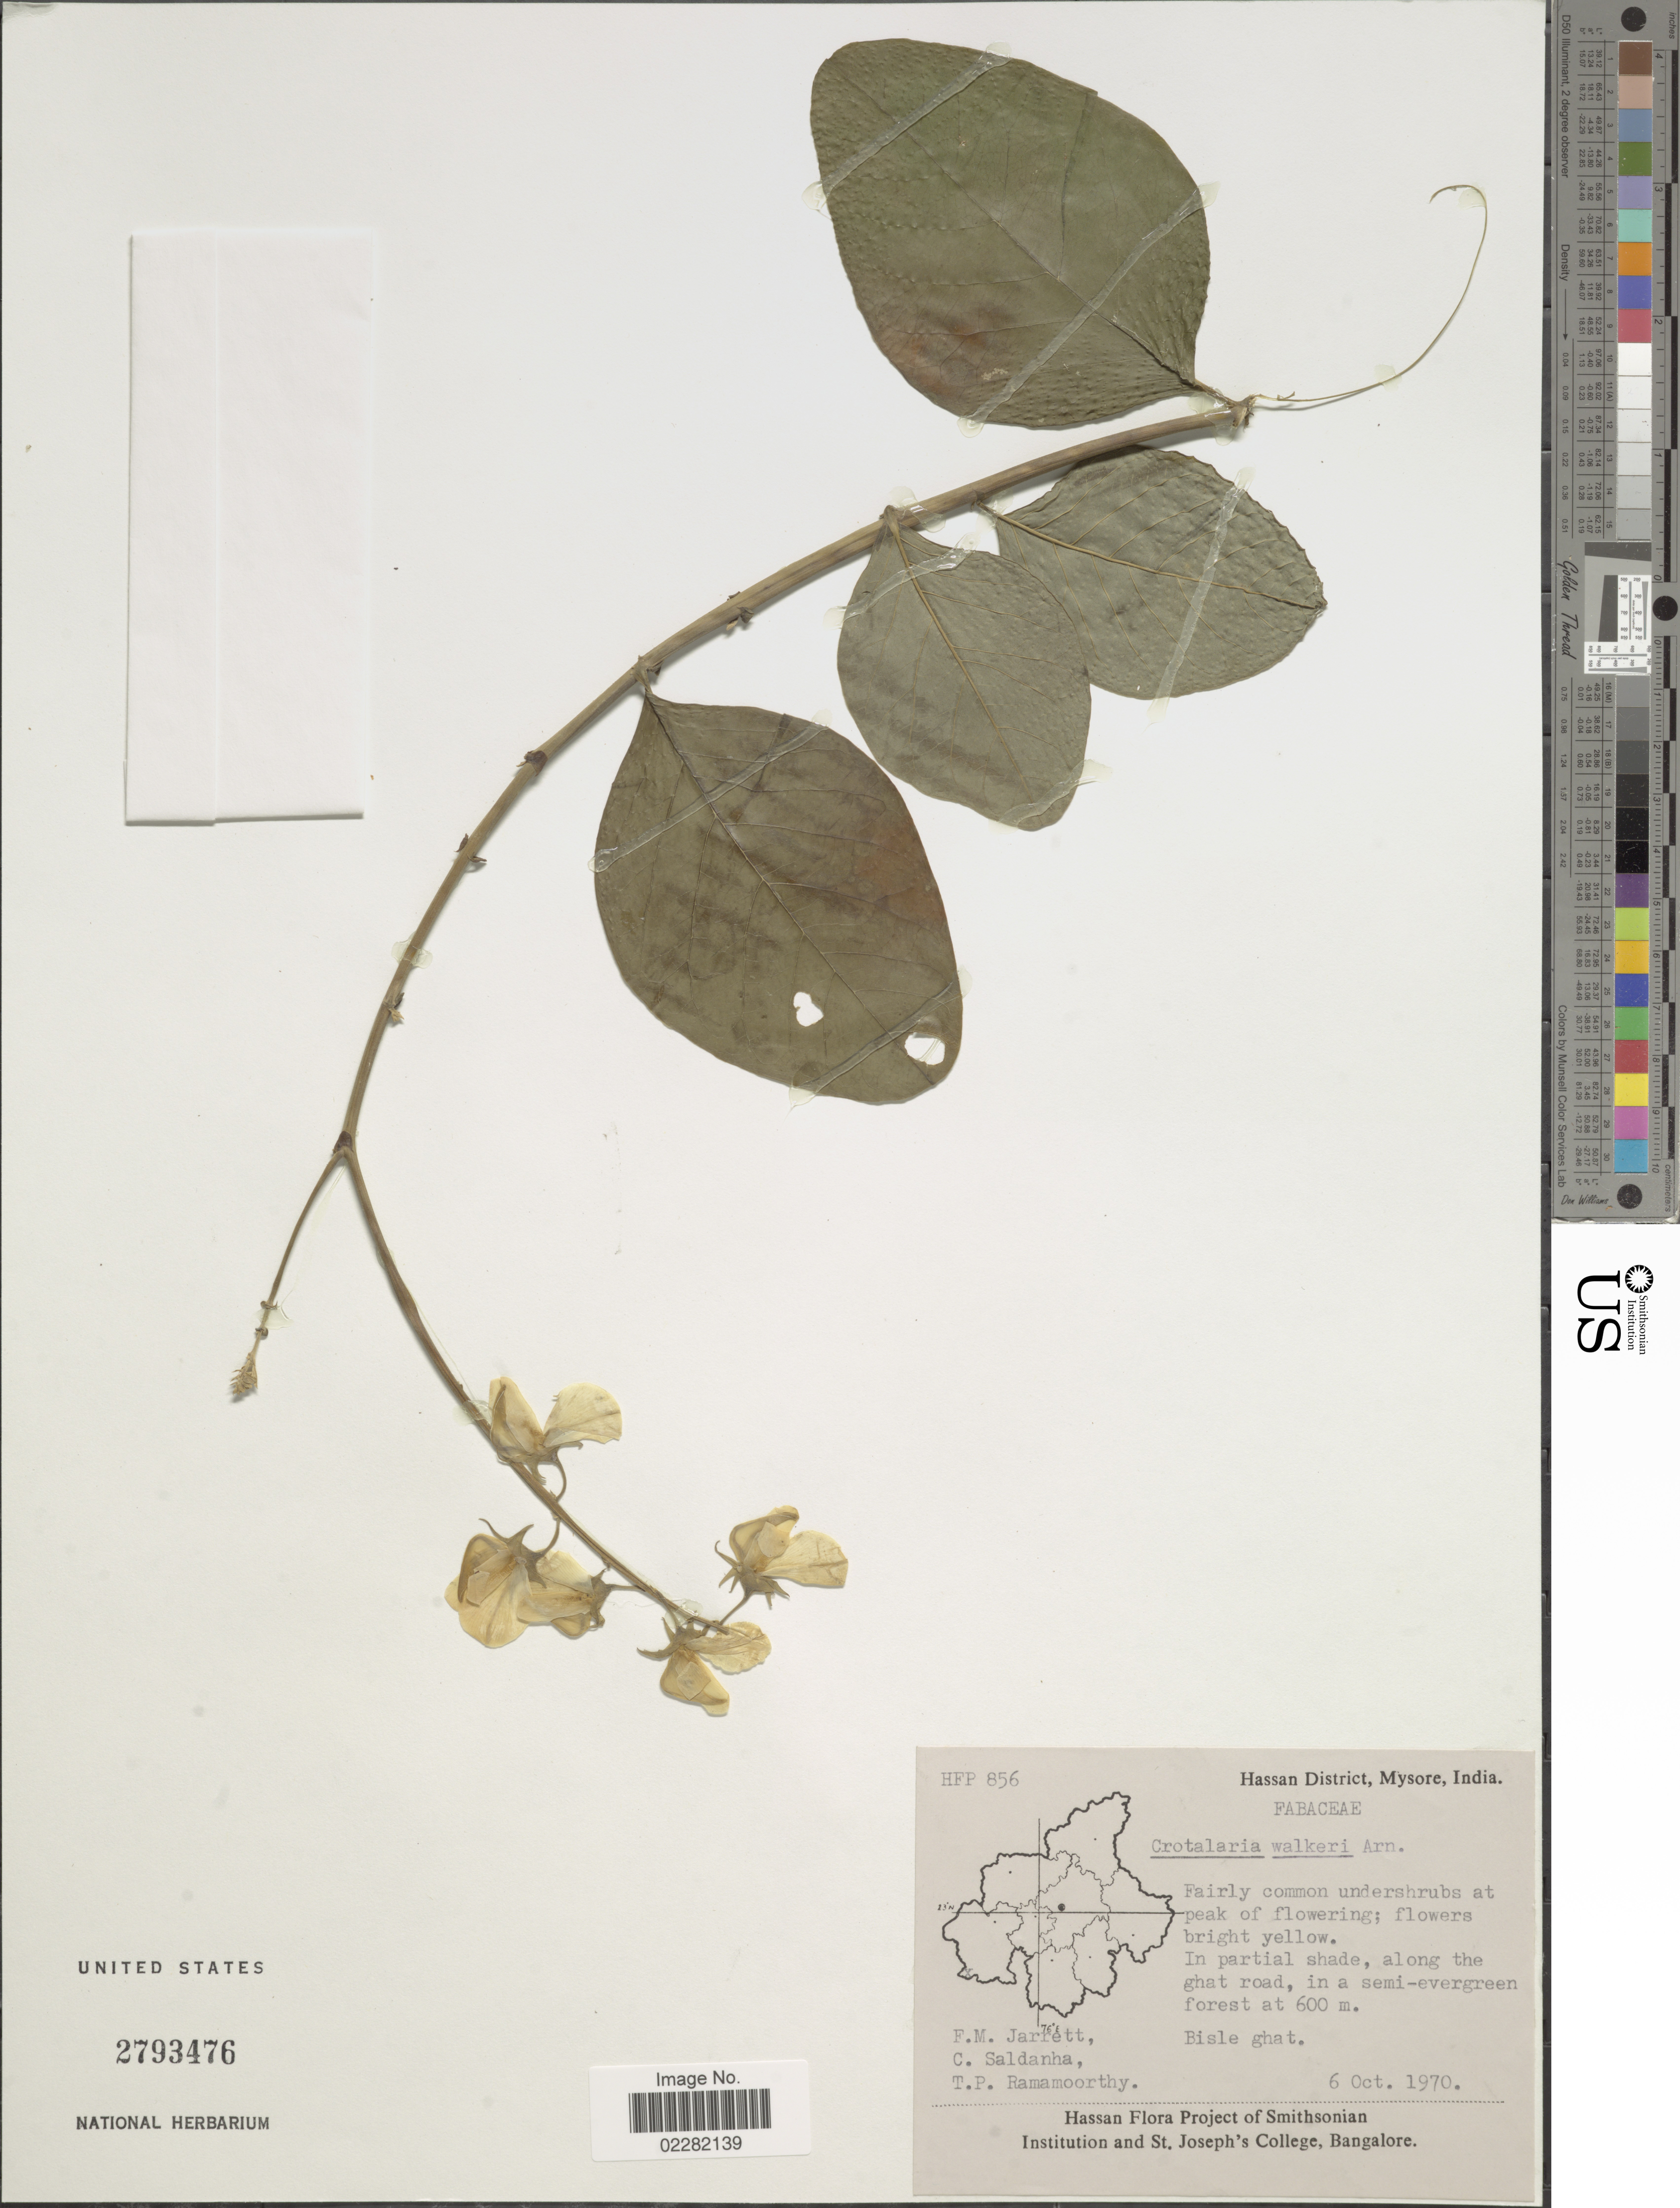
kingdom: Plantae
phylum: Tracheophyta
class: Magnoliopsida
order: Fabales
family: Fabaceae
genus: Crotalaria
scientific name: Crotalaria semperflorens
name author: Vent.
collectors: F. M. Jarrett, C. Saldanha & T. P. Ramamoorthy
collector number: HFP 856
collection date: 1970-10-06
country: India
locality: Hassan District, Mysore, Bisle ghat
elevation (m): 600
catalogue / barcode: US 2793476